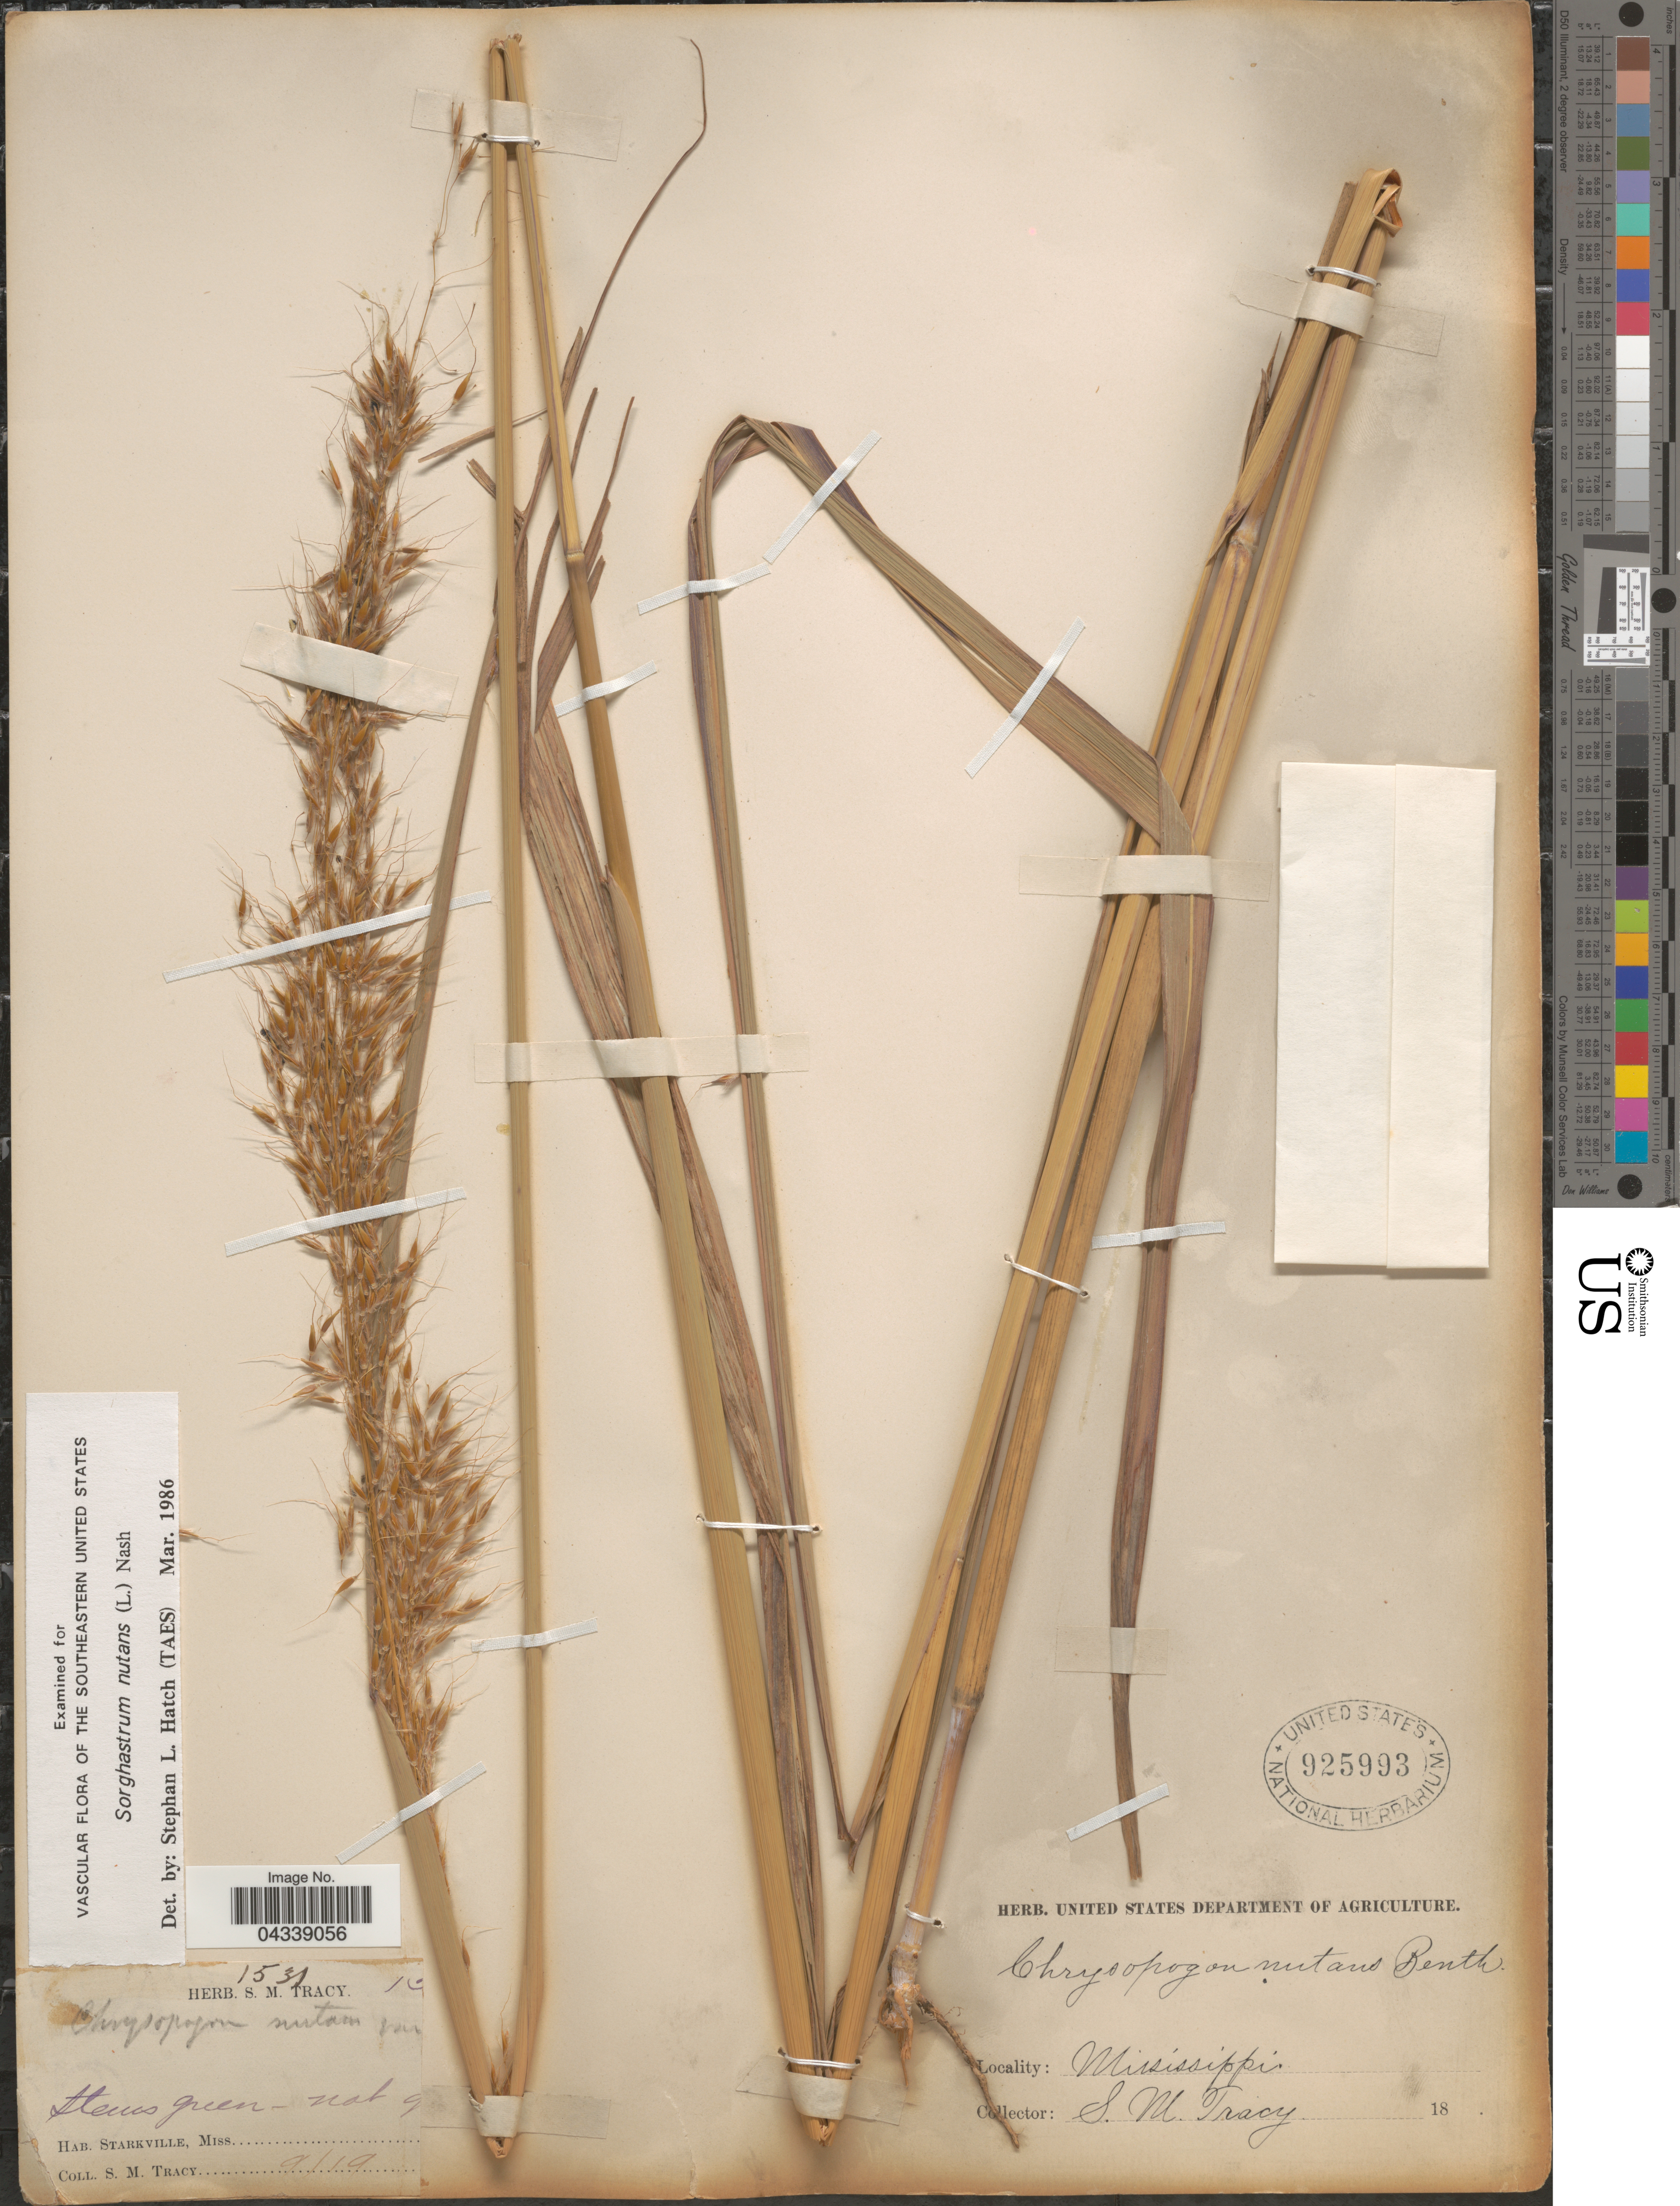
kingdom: Plantae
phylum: Tracheophyta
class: Liliopsida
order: Poales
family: Poaceae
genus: Sorghastrum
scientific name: Sorghastrum nutans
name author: (L.) Nash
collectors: S. M. Tracy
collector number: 1531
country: United States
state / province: Mississippi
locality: Starkville.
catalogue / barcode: US 925993